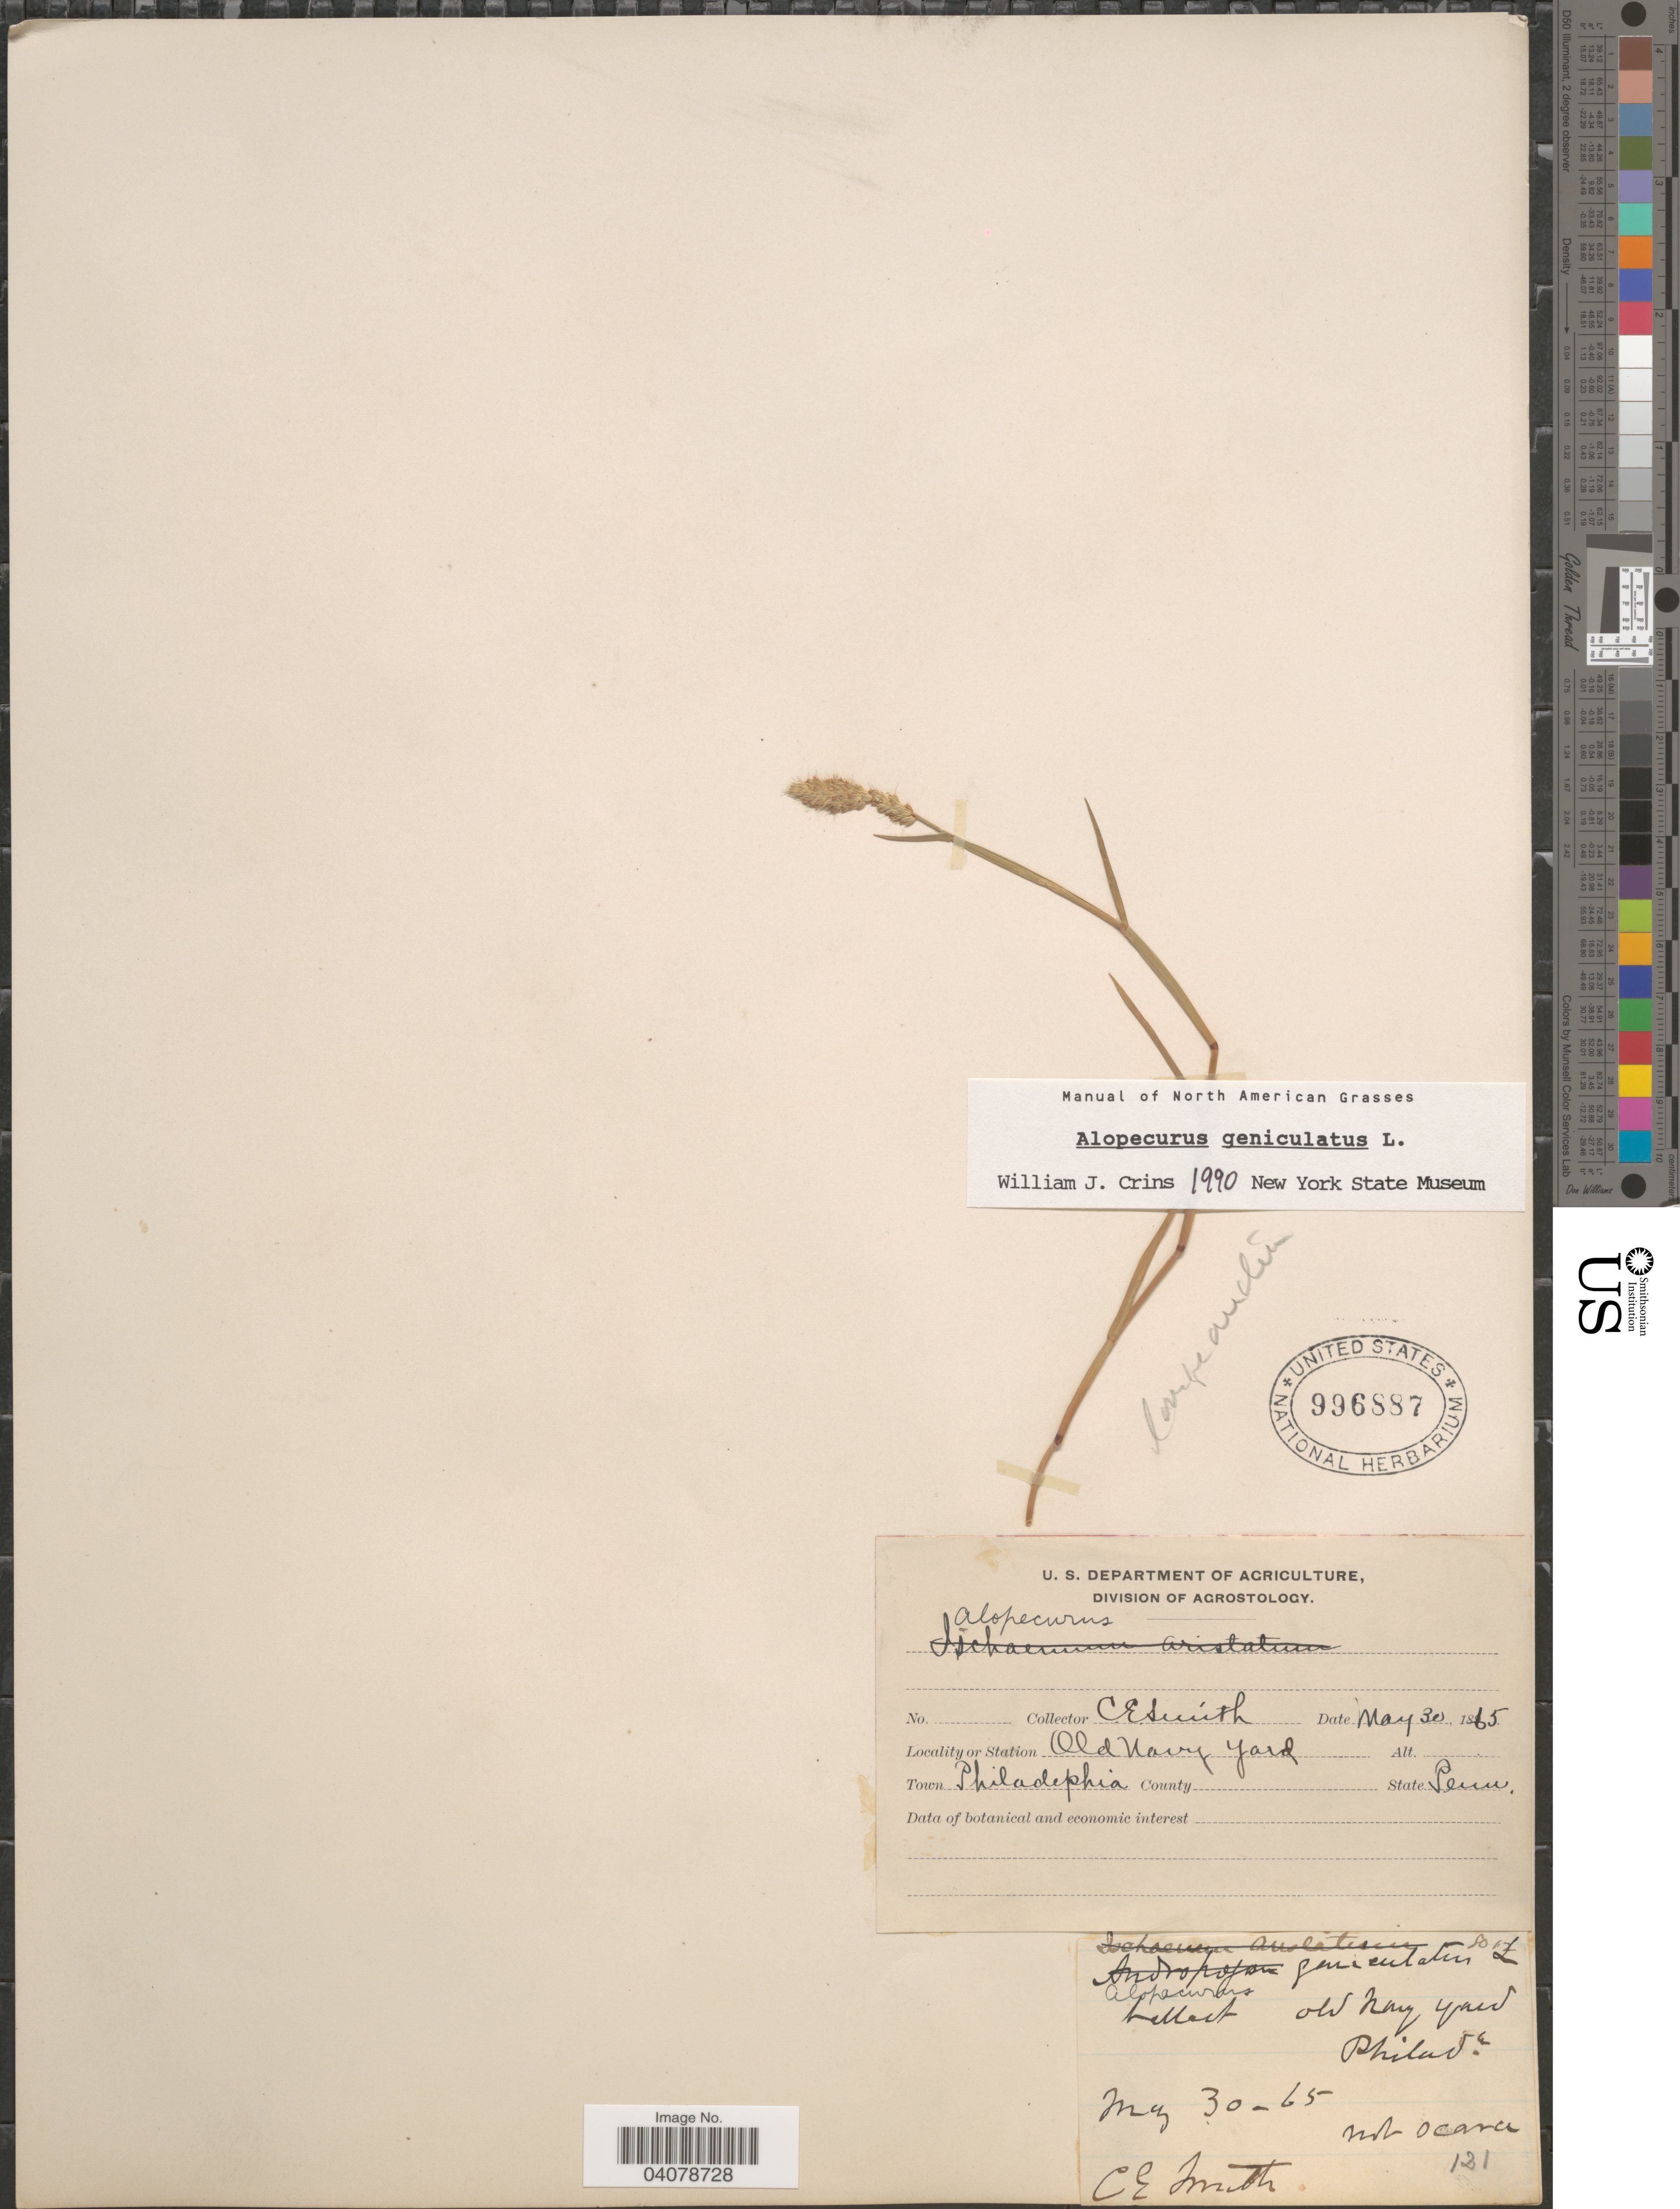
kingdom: Plantae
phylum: Tracheophyta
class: Liliopsida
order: Poales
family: Poaceae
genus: Alopecurus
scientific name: Alopecurus geniculatus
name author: L.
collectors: C. E. Smith Jr.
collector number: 121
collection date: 1865-05-30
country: United States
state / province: Pennsylvania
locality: Old Navy Yard. Town Philadephia.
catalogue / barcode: US 996887